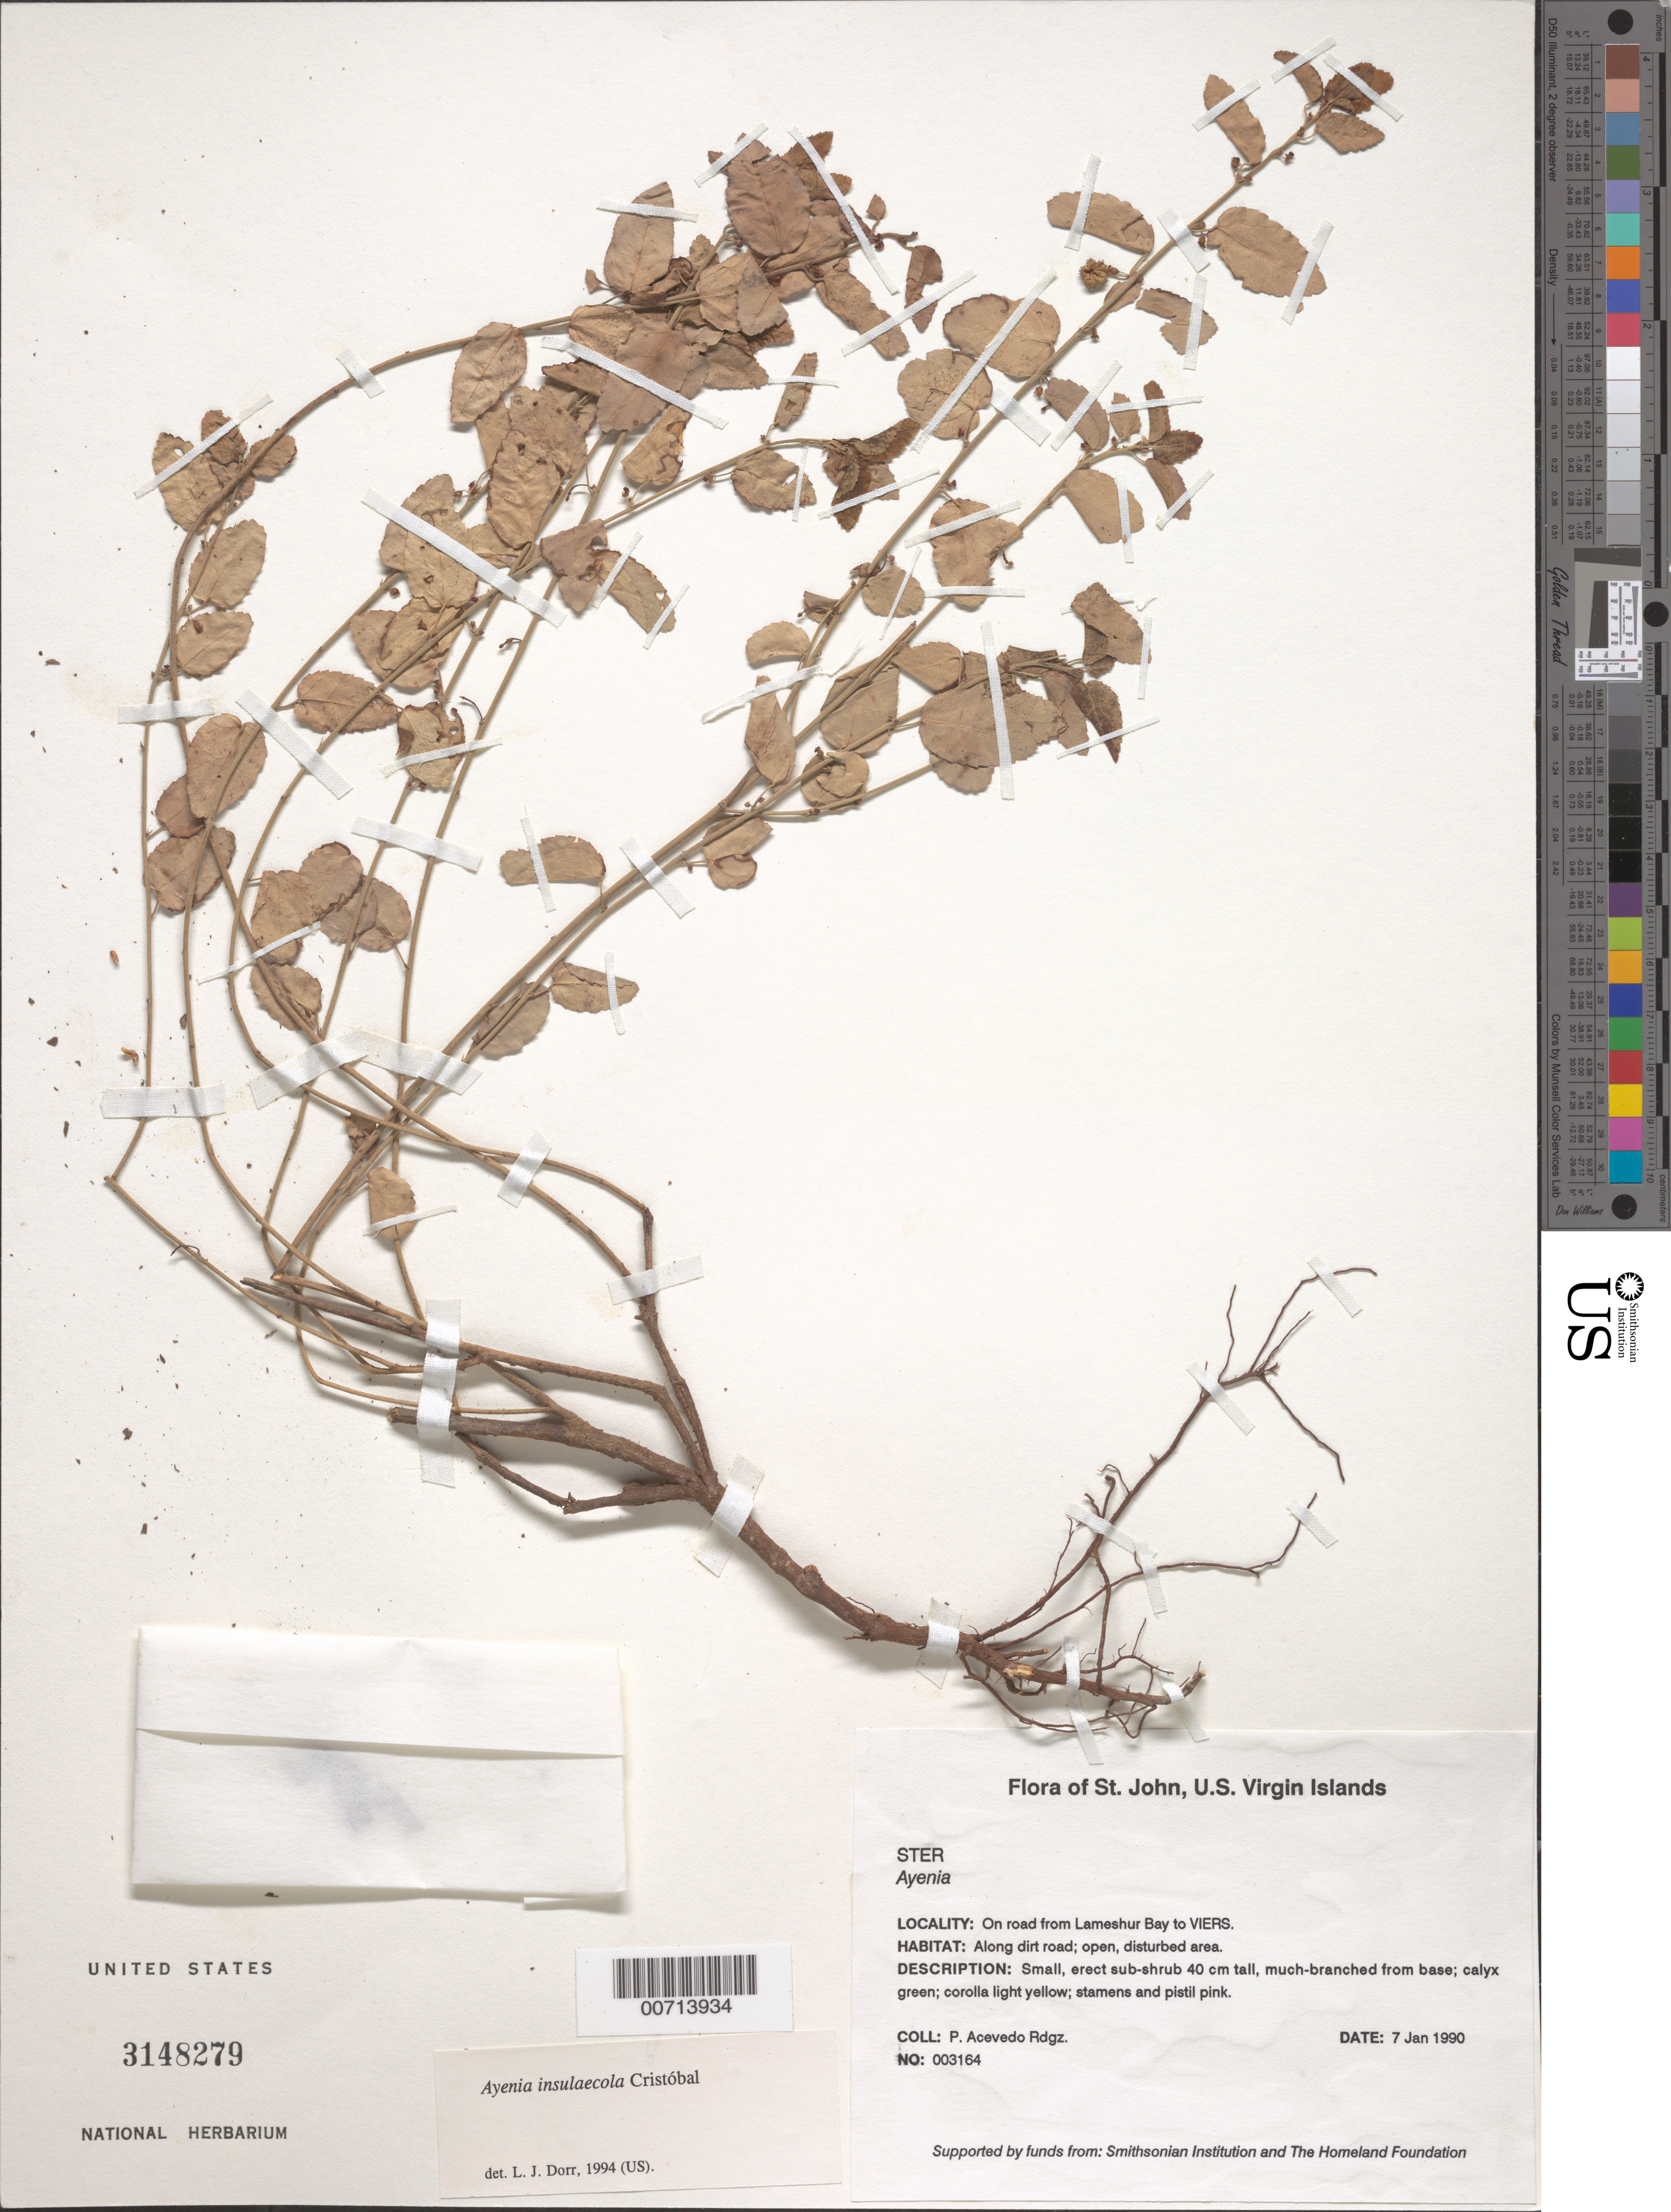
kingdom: Plantae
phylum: Tracheophyta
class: Magnoliopsida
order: Malvales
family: Malvaceae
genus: Ayenia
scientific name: Ayenia insulicola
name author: Cristóbal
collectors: P. Acevedo-Rodr.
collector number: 3164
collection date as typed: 07 Jan 1990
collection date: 1990-01-07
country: U.S. Virgin Islands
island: St. John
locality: Cruz Bay Quarter; on road from Lameshur Bay to VIERS.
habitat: Along dirt road; open, disturbed area.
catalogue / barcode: US 3148279